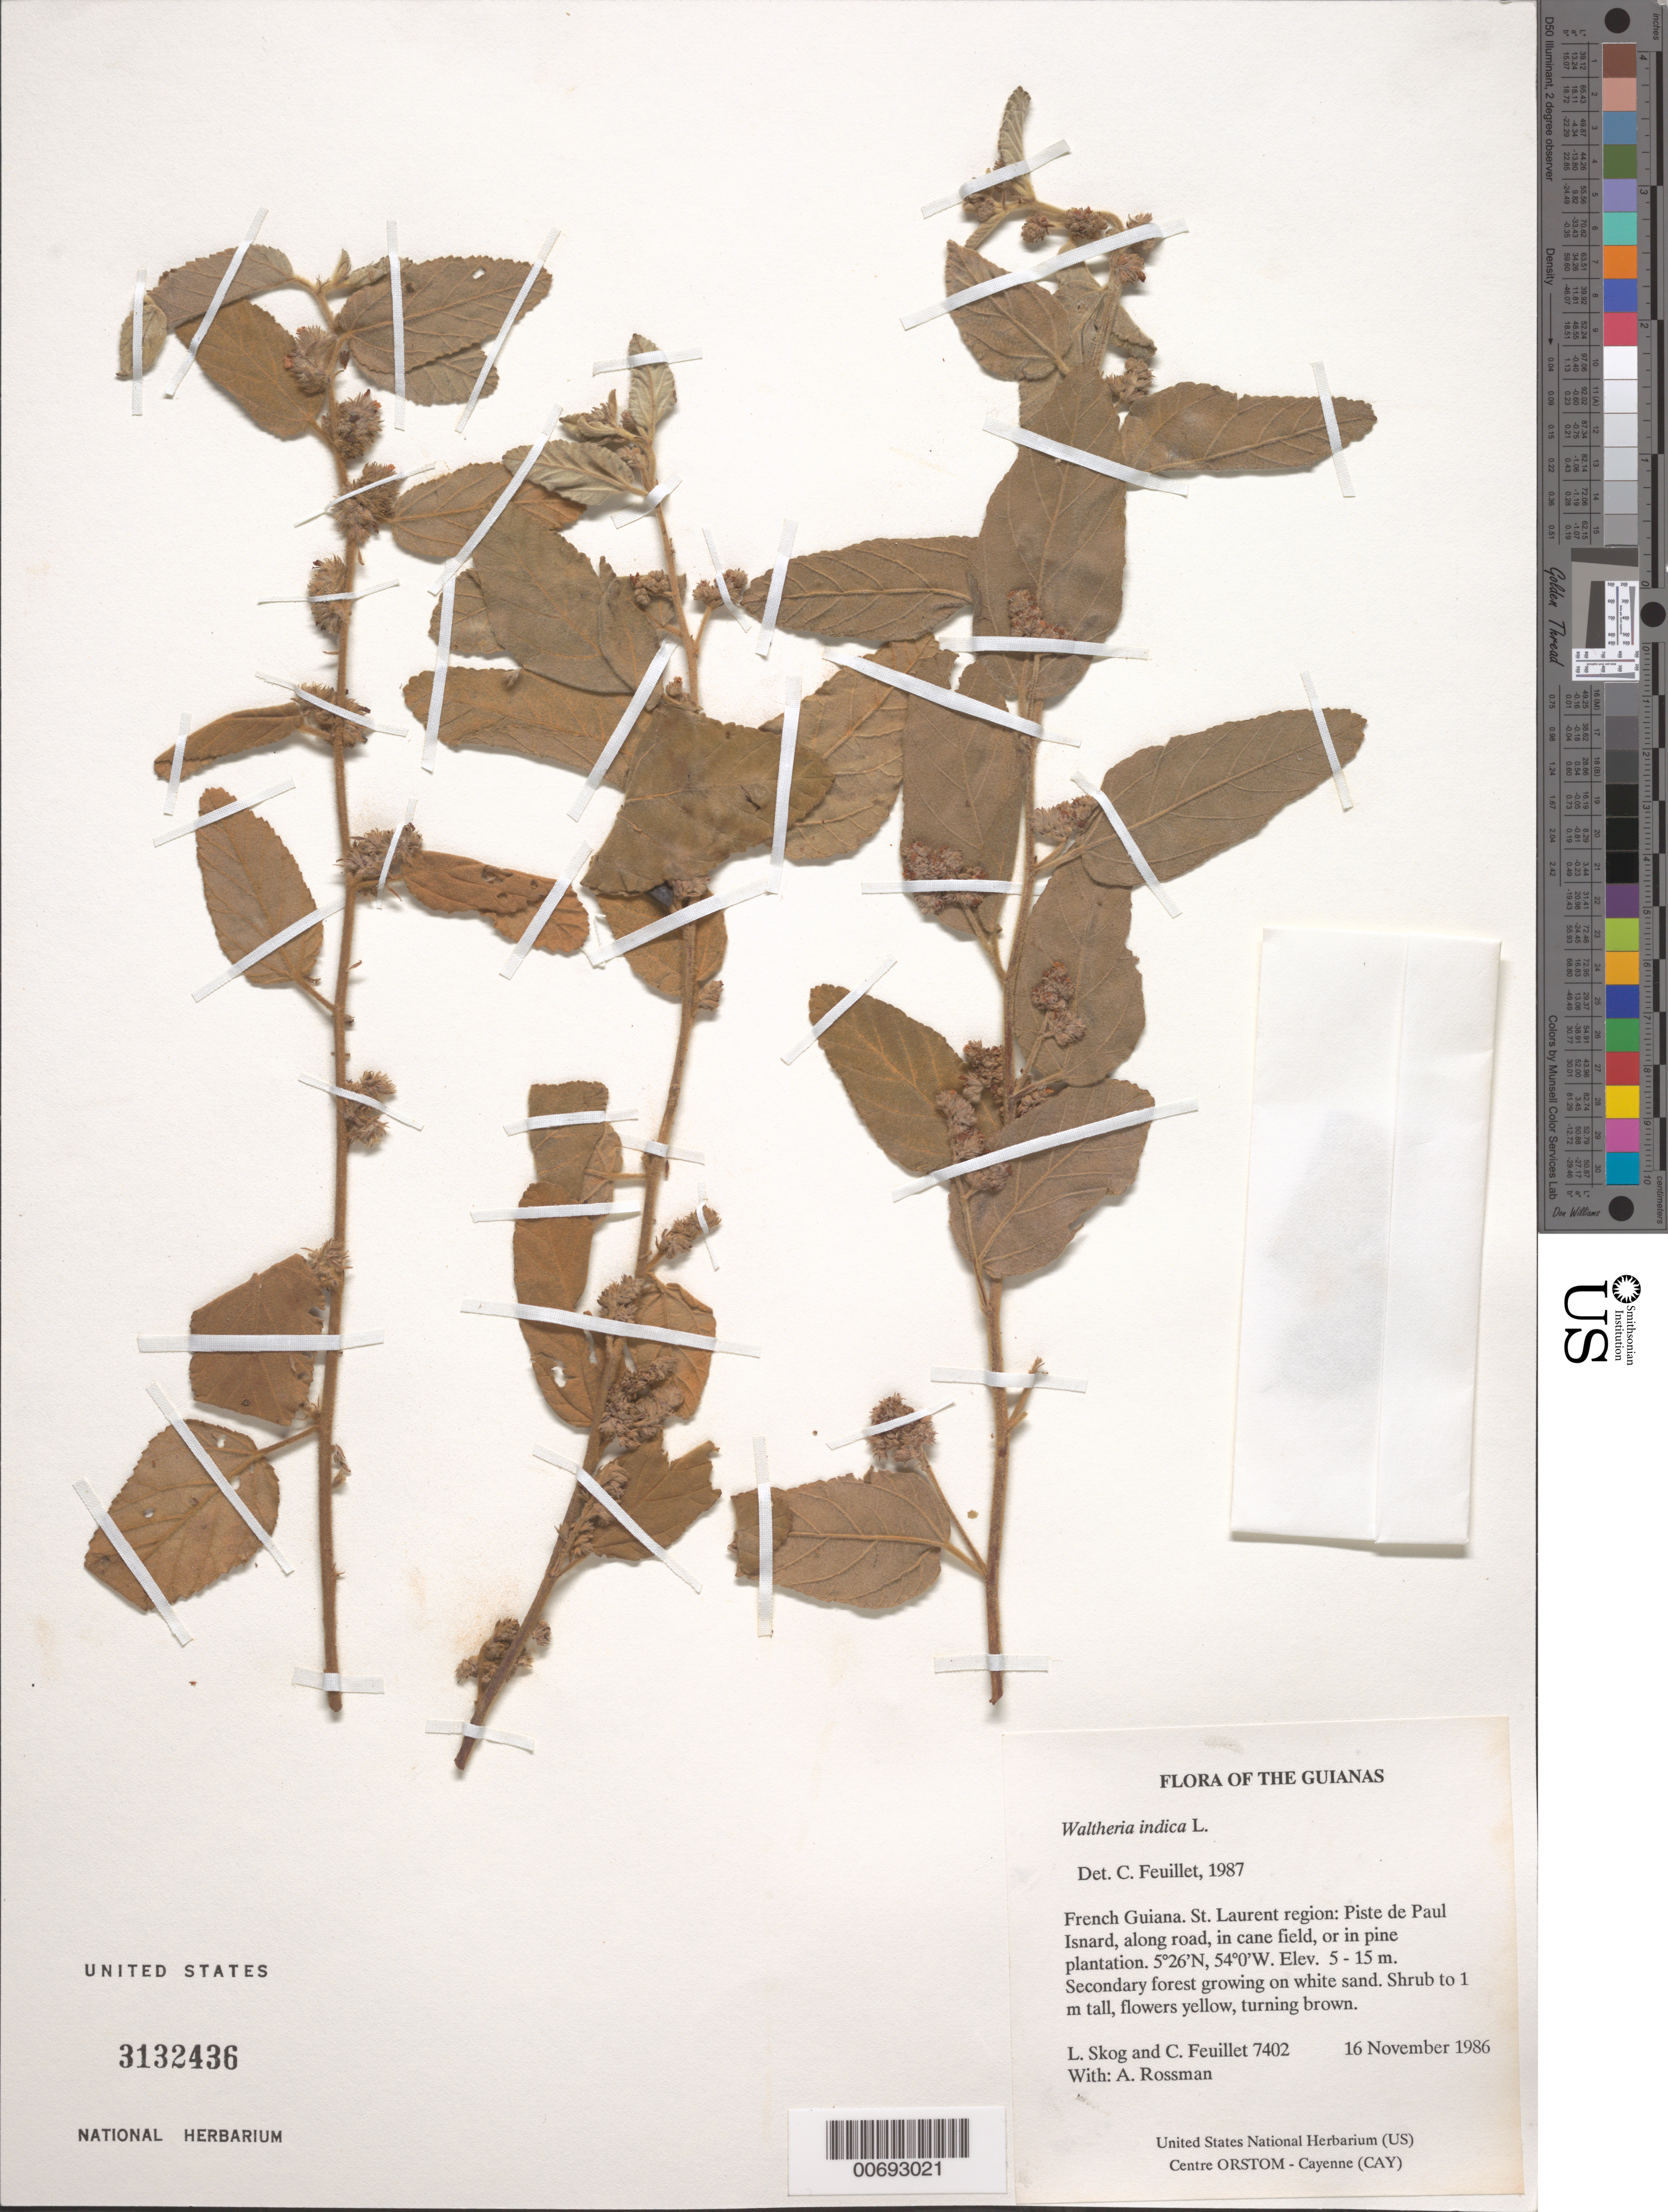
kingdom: Plantae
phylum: Tracheophyta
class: Magnoliopsida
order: Malvales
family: Malvaceae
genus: Waltheria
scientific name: Waltheria indica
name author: L.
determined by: Feuillet, C.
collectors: L. E. Skog, C. Feuillet & A. Rossman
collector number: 7402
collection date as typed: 16 November 1986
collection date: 1986-11-16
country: French Guiana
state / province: Saint-Laurent-du-Maroni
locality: Piste de Paul Isnard, along road, in cane field, or in pine plantation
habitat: Secondary forest growing on white sand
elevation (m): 5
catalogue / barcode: US 3132436